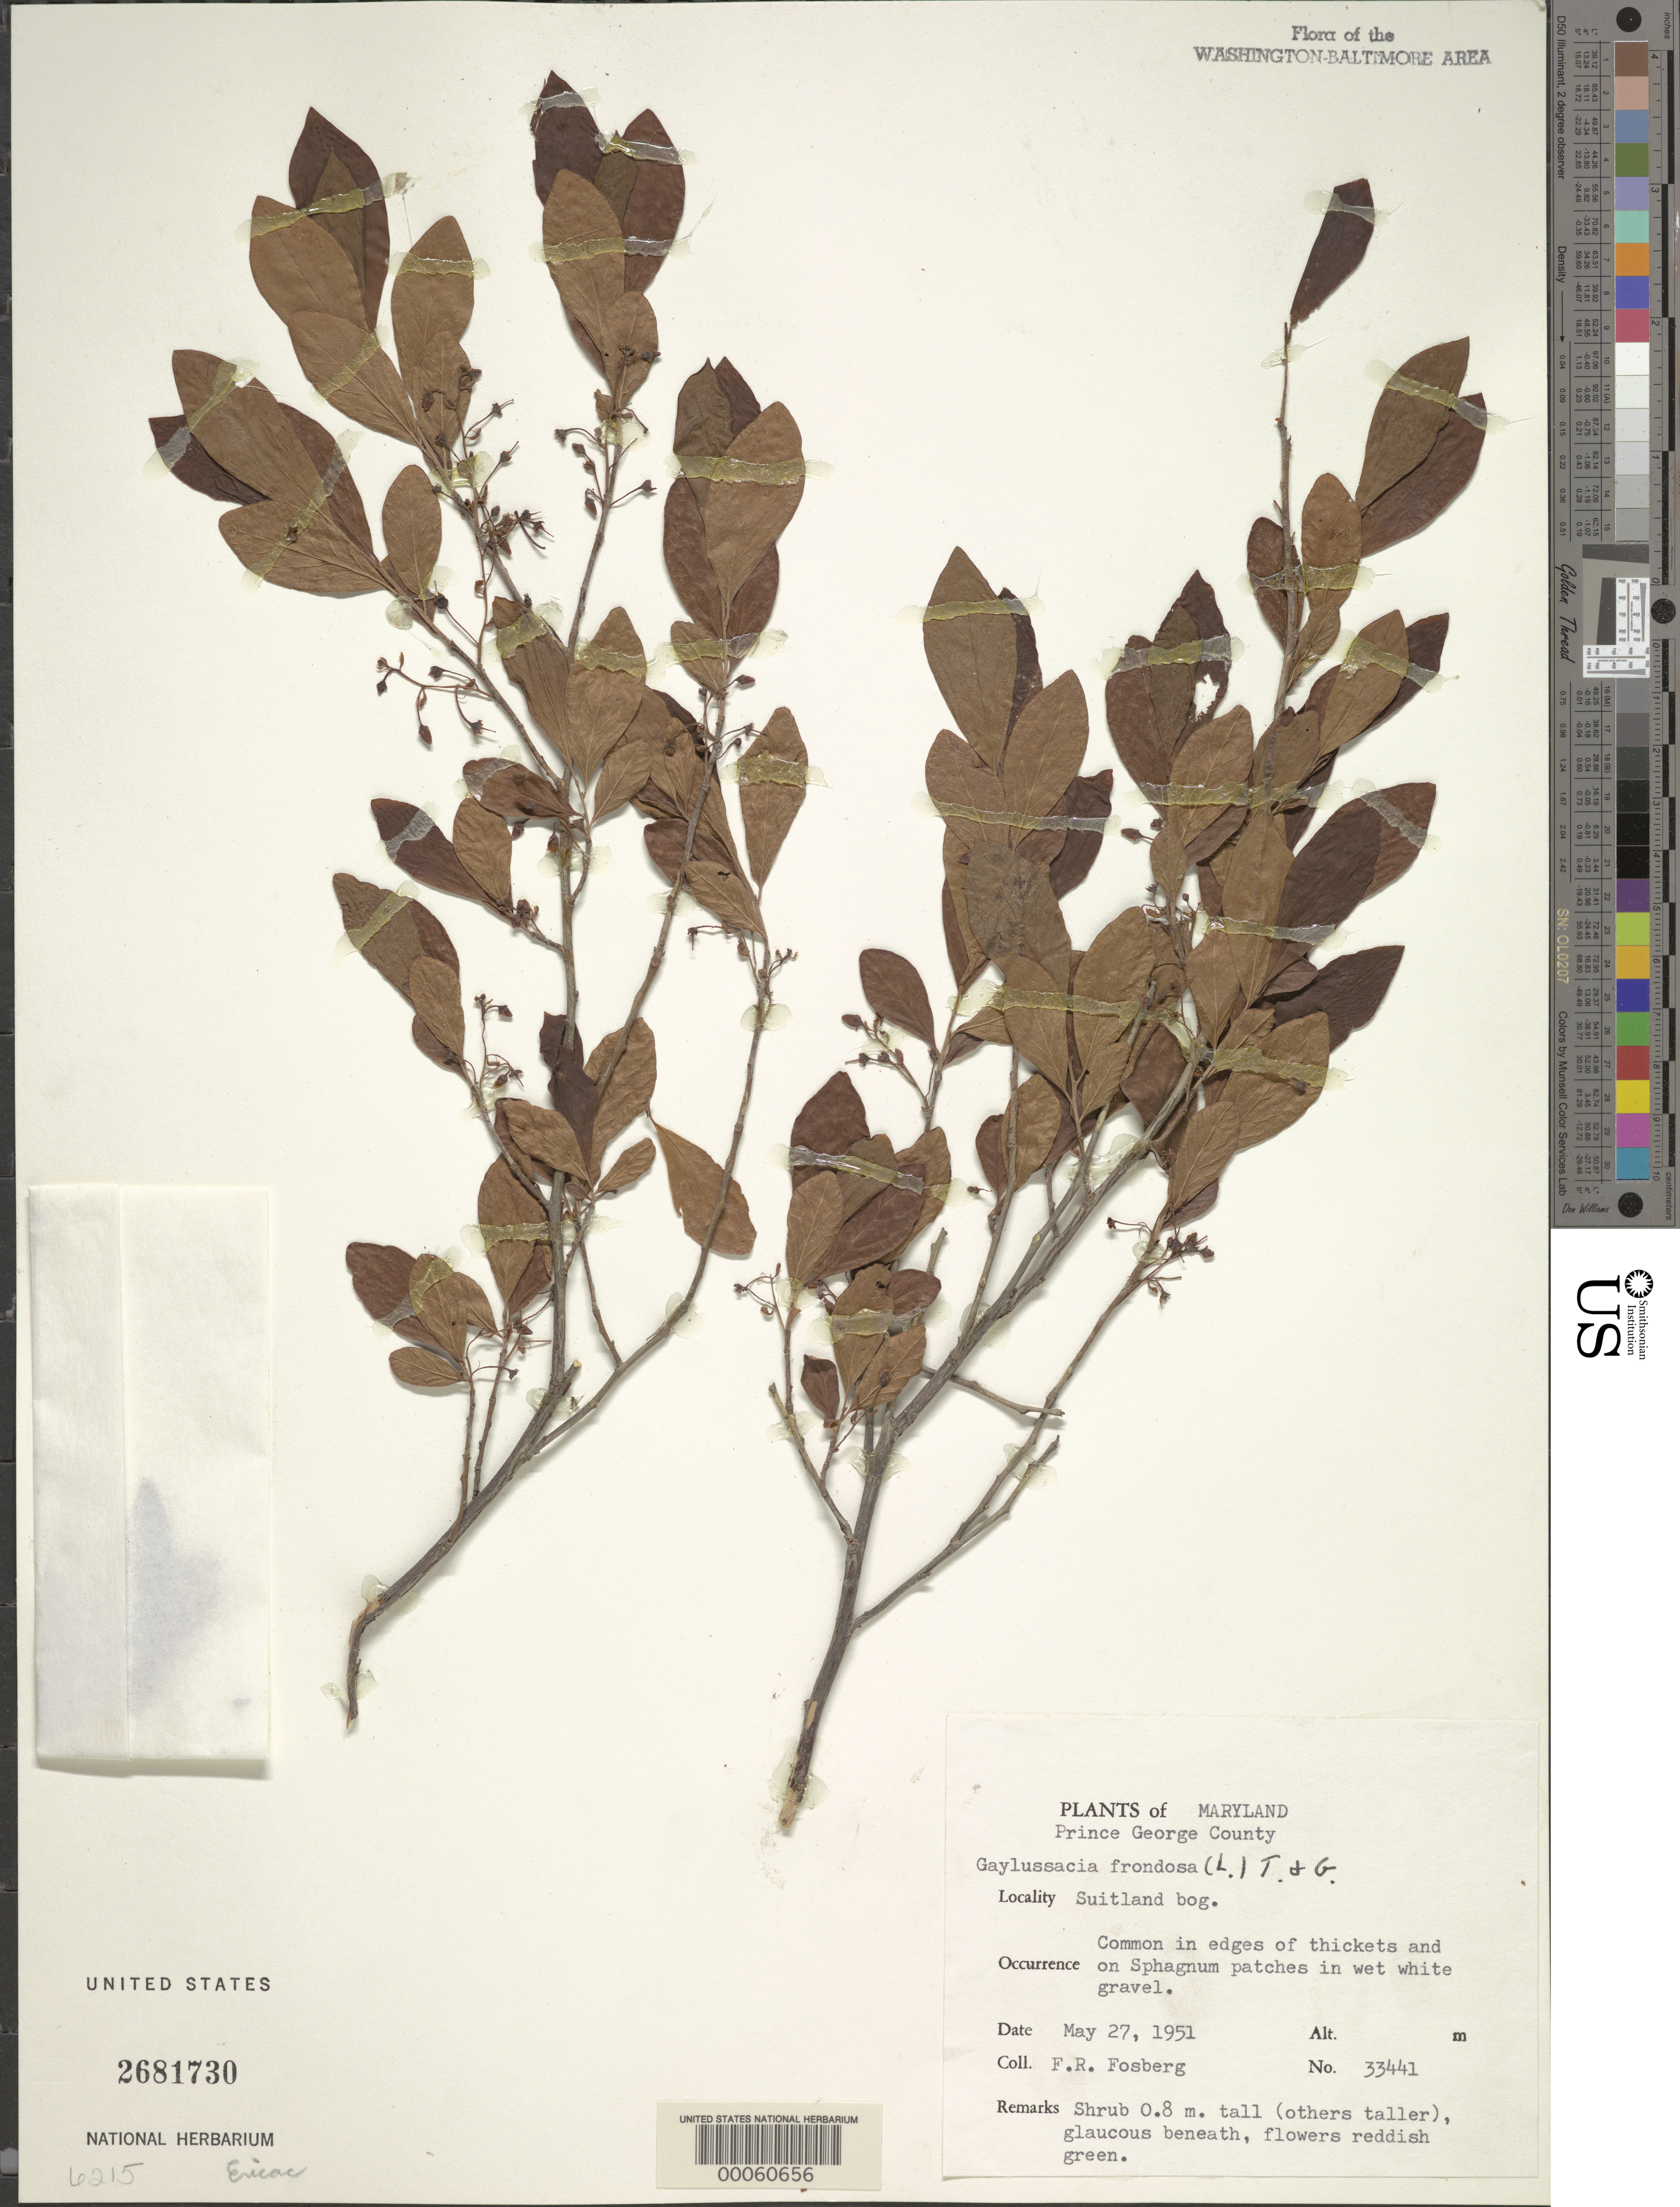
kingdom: Plantae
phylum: Tracheophyta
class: Magnoliopsida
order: Ericales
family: Ericaceae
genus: Gaylussacia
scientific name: Gaylussacia frondosa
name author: (L.) Torr. & A. Gray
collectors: F. R. Fosberg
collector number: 33441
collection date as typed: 27 May 1951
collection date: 1951-05-27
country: United States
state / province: Maryland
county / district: Prince George's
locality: Suitland Bog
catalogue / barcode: US 2681730